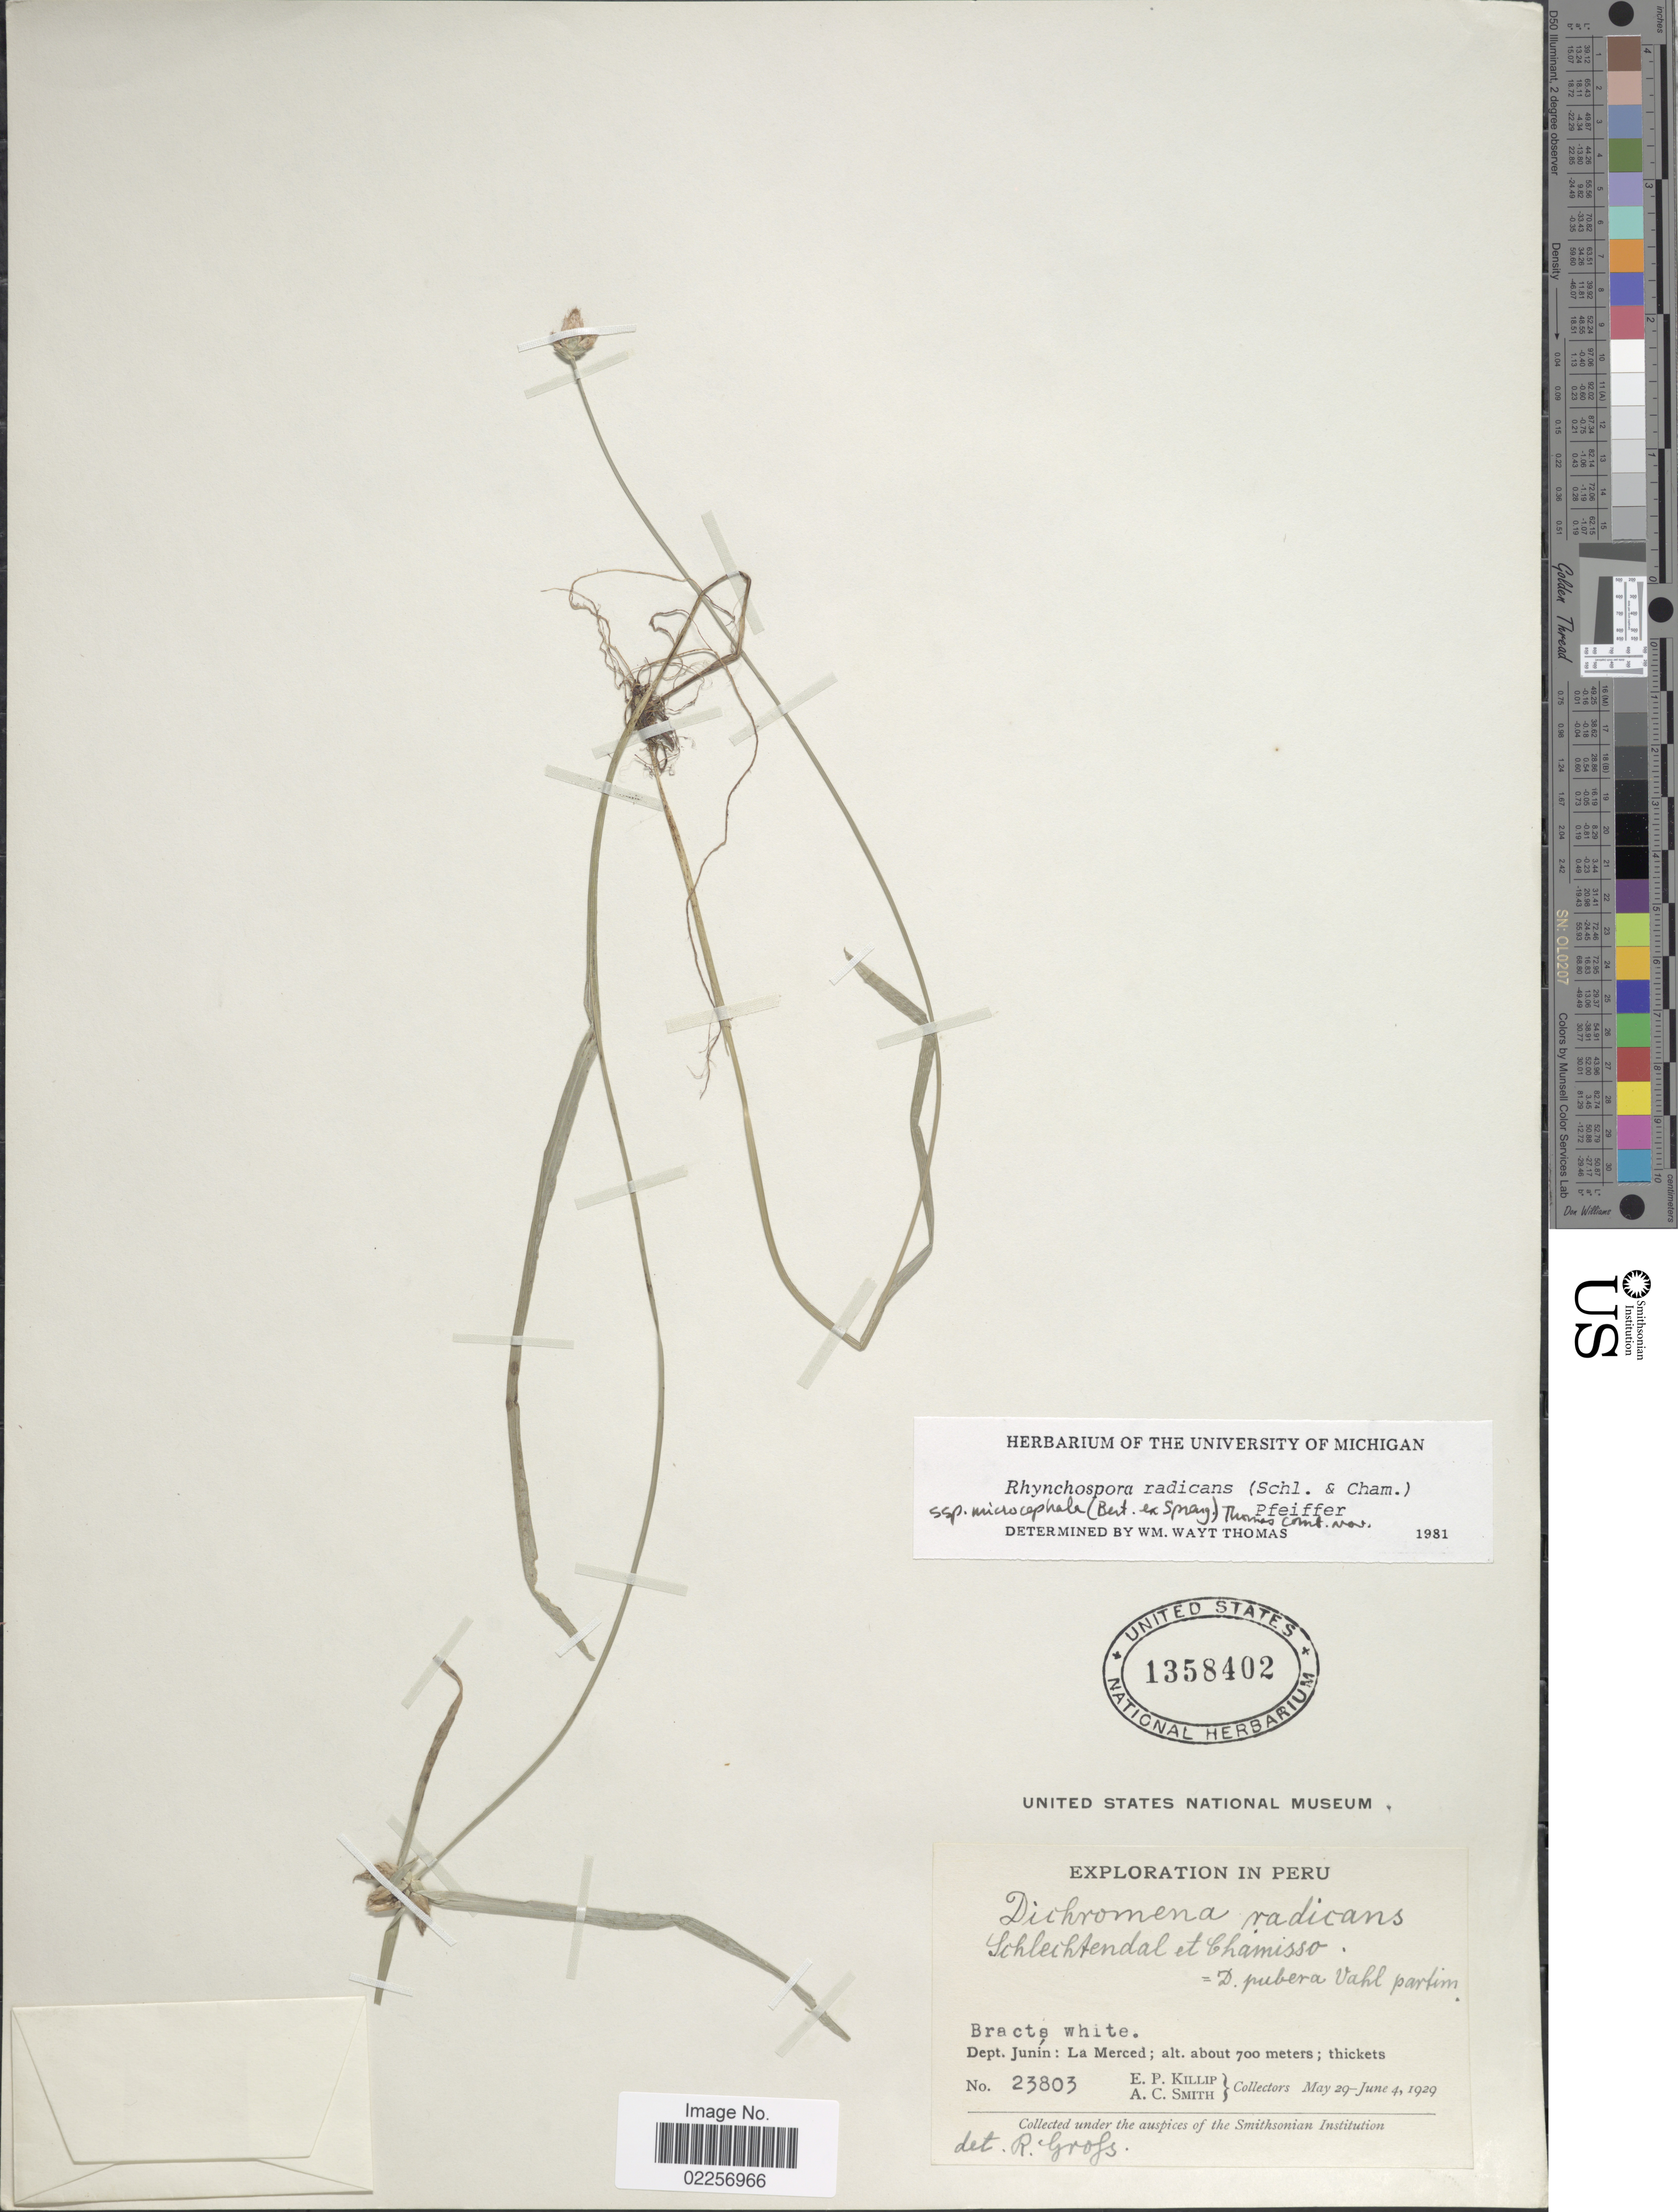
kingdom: Plantae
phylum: Tracheophyta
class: Liliopsida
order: Poales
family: Cyperaceae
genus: Rhynchospora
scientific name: Rhynchospora radicans subsp. microcephala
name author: (Bertero ex Spreng.) W.W. Thomas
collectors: E. P. Killip & A. C. Smith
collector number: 23803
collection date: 1929-05-29/1929-06-04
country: Peru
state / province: Junín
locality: La Merced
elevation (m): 700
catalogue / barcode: US 1358402